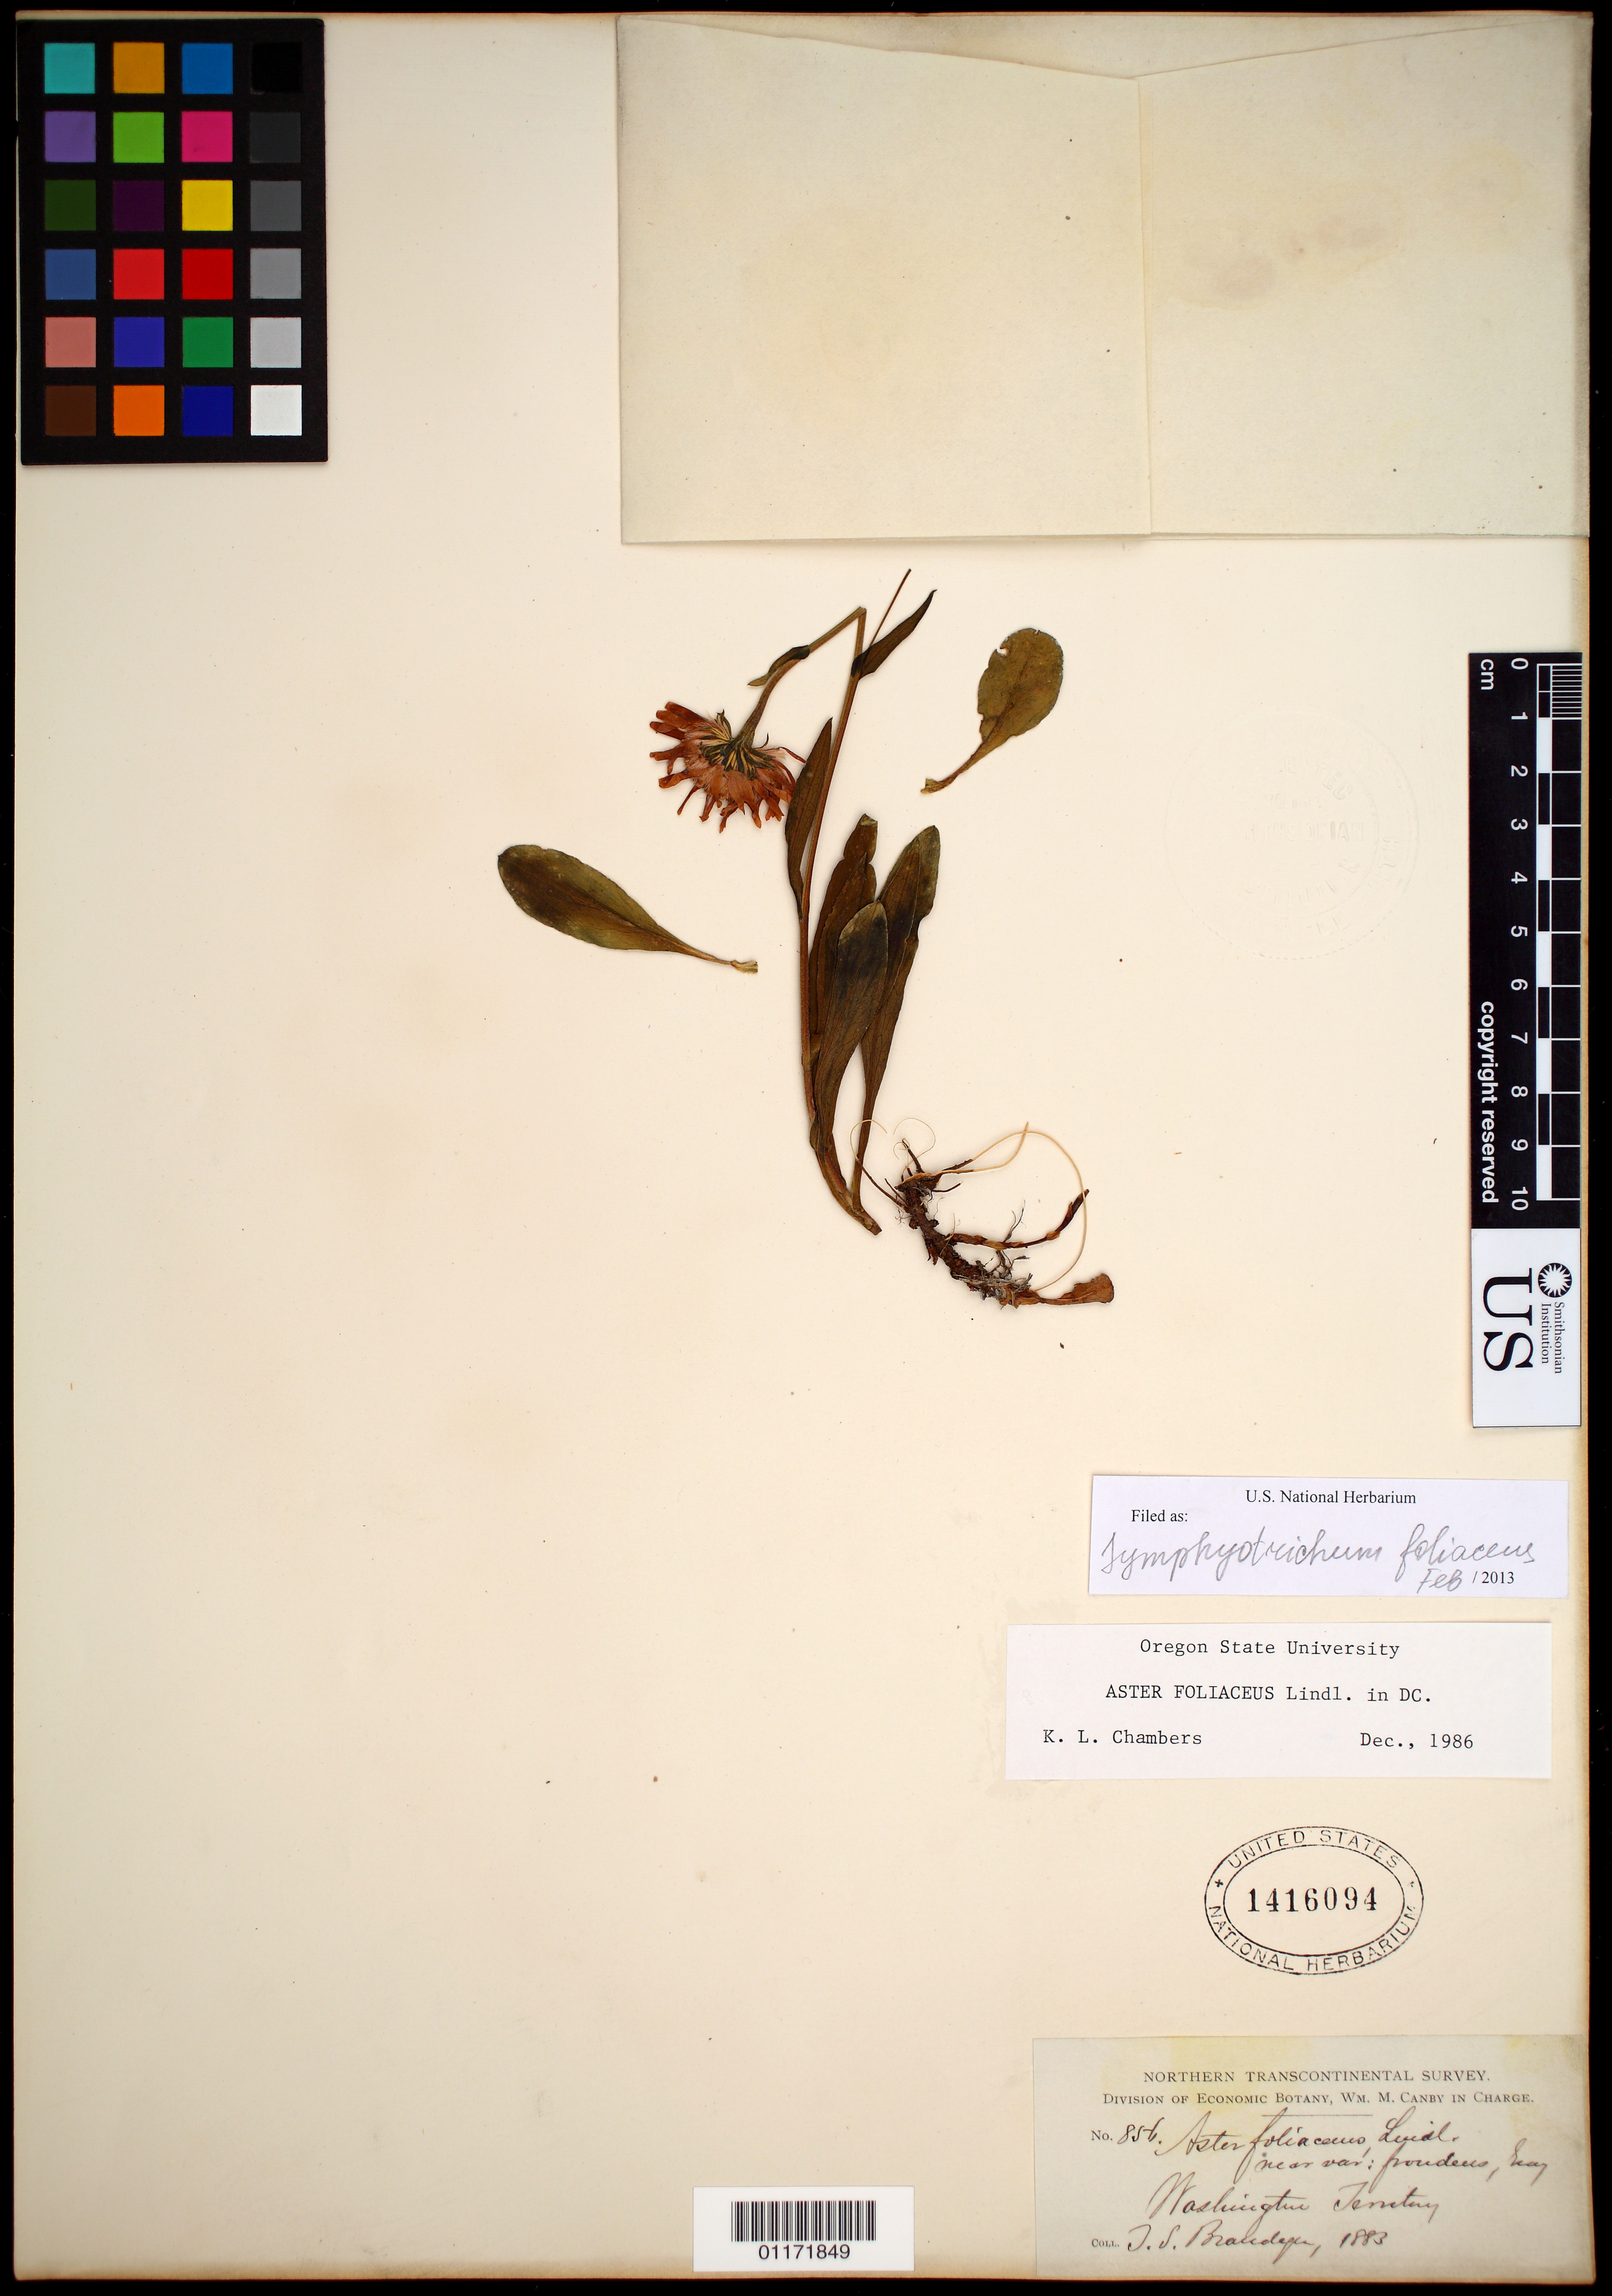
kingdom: Plantae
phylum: Tracheophyta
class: Magnoliopsida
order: Asterales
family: Asteraceae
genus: Symphyotrichum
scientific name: Symphyotrichum foliaceum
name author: (Lindl. ex DC.) G.L. Nesom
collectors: T. S. Brandegee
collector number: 856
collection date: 1883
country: United States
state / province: Washington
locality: Washington Territory.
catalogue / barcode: US 1416094